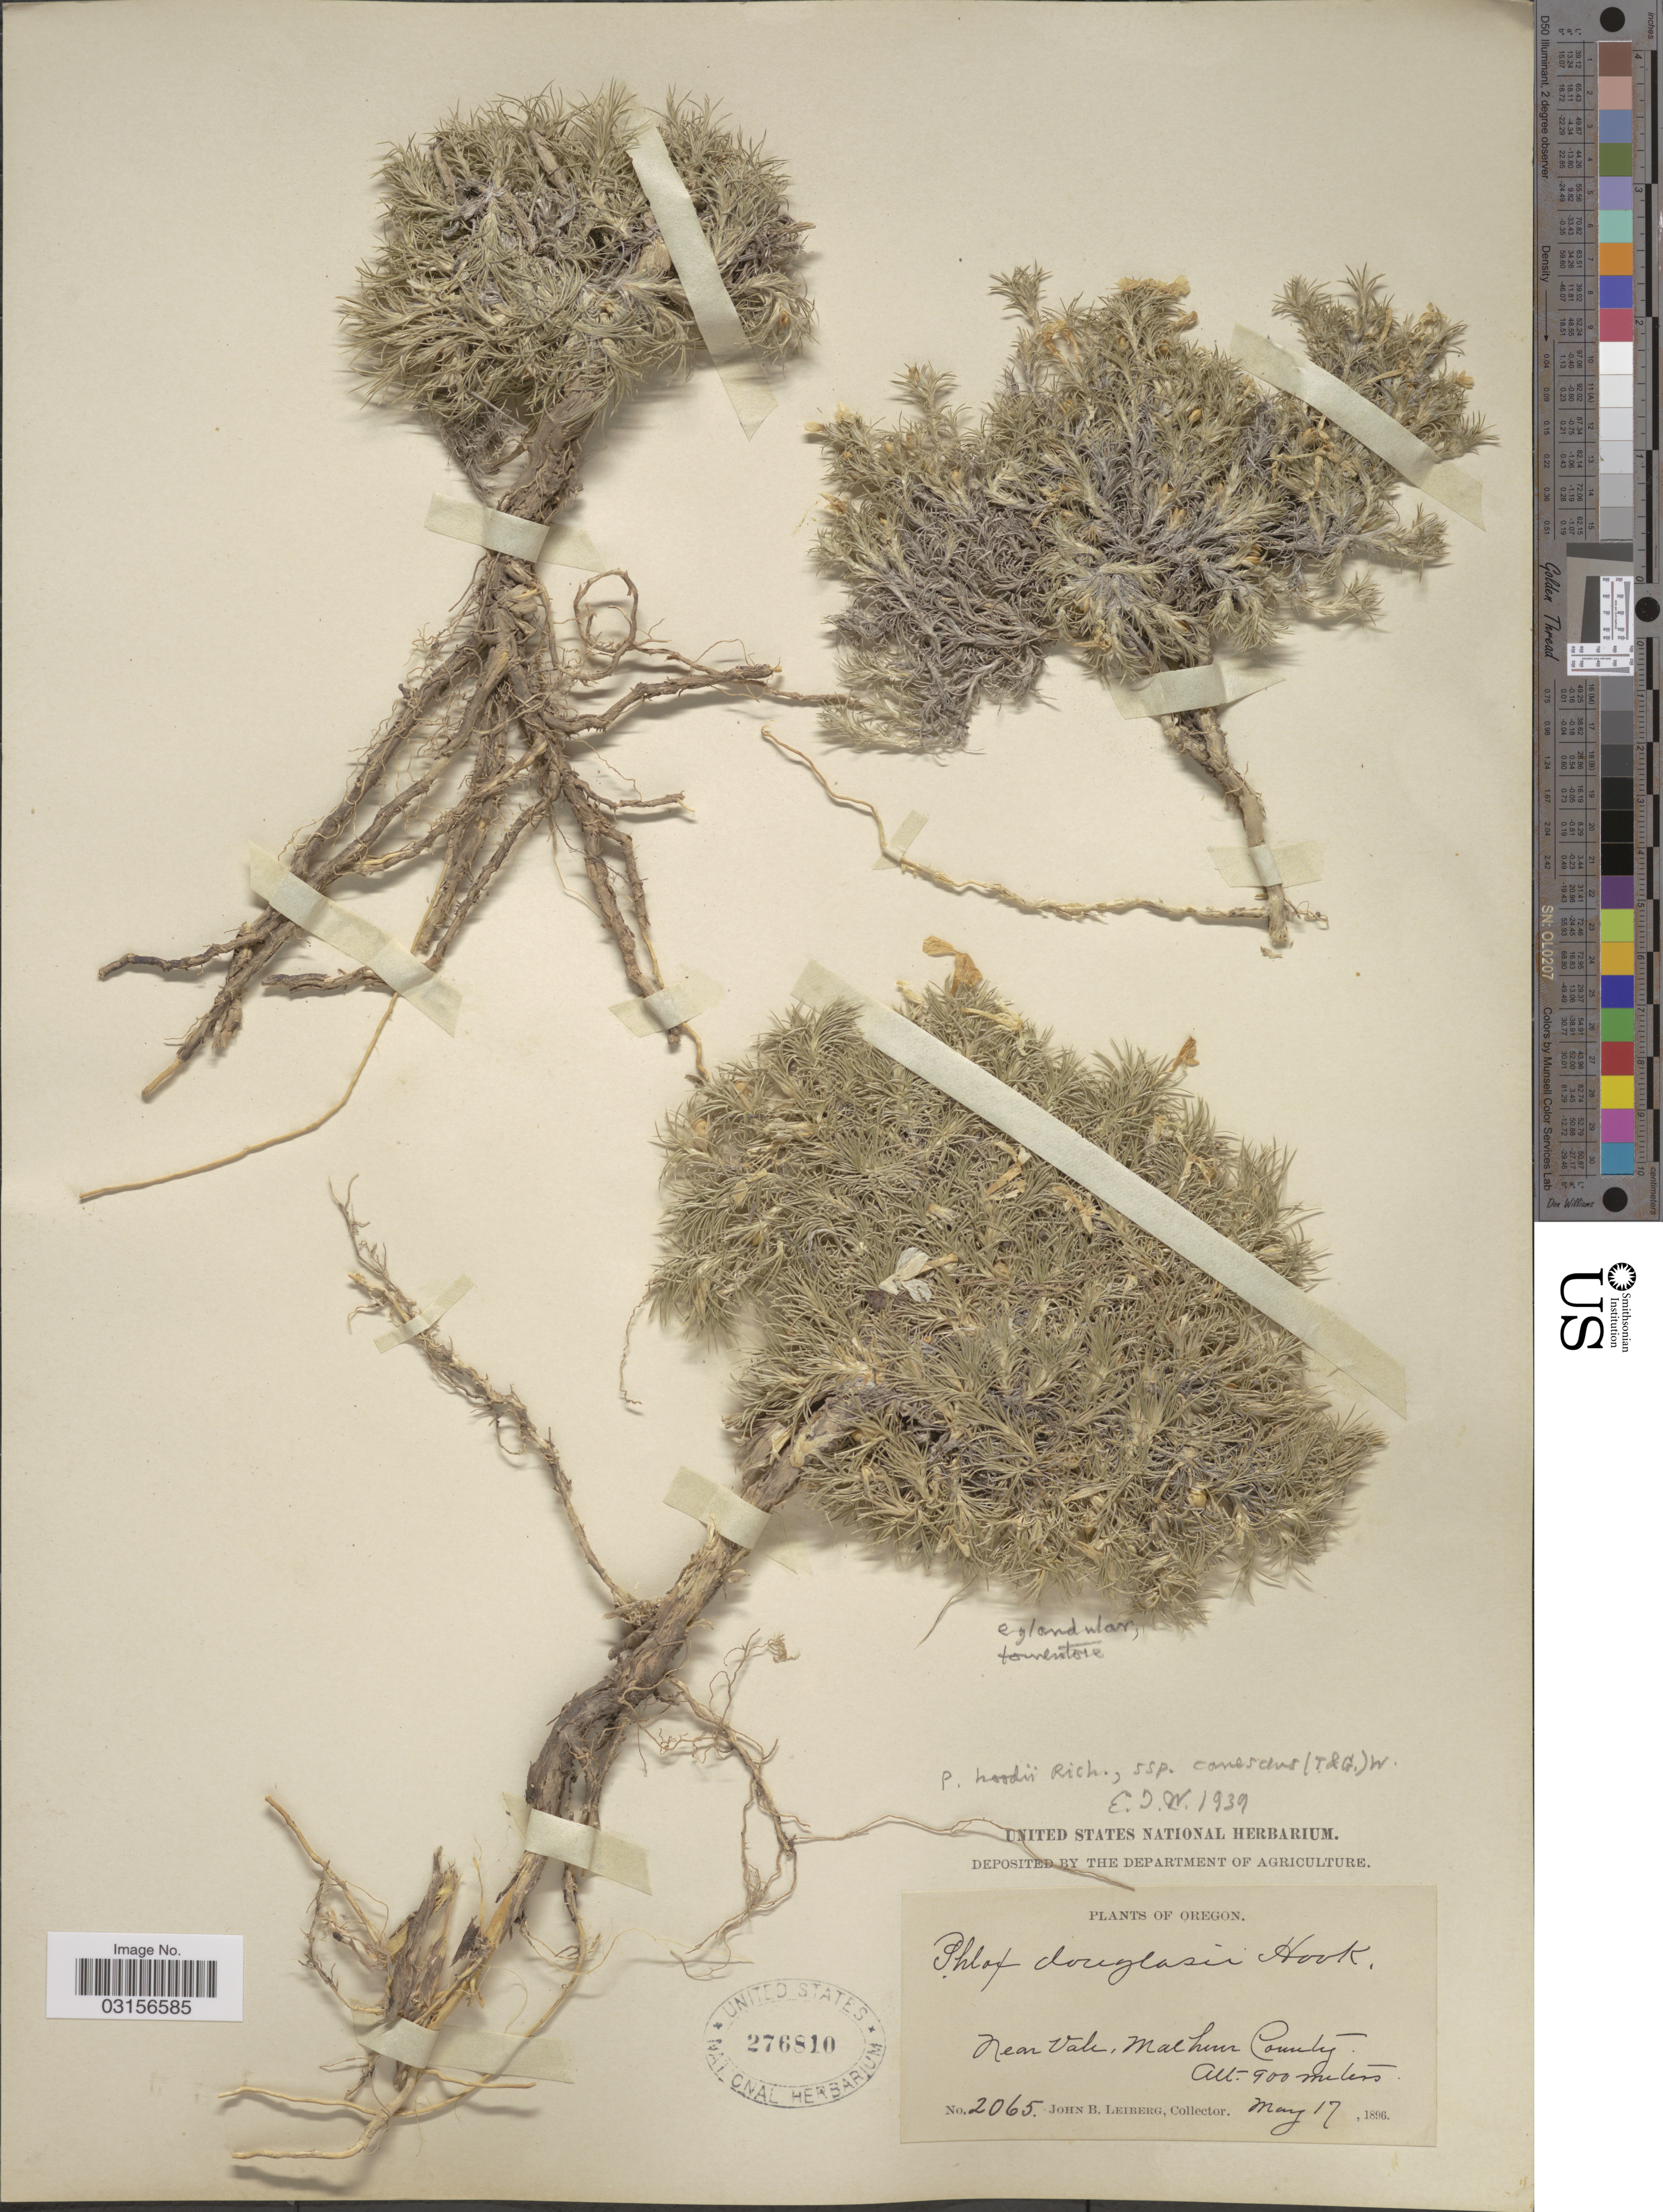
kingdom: Plantae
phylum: Tracheophyta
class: Magnoliopsida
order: Ericales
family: Polemoniaceae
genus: Phlox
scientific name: Phlox caespitosa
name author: Nutt.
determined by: Mayfield, M. H.; Ferguson, C. J.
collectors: J. Leiberg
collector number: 2065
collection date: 1896-05-17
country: United States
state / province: Oregon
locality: Near Vale, Malheur County.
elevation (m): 900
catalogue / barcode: US 276810